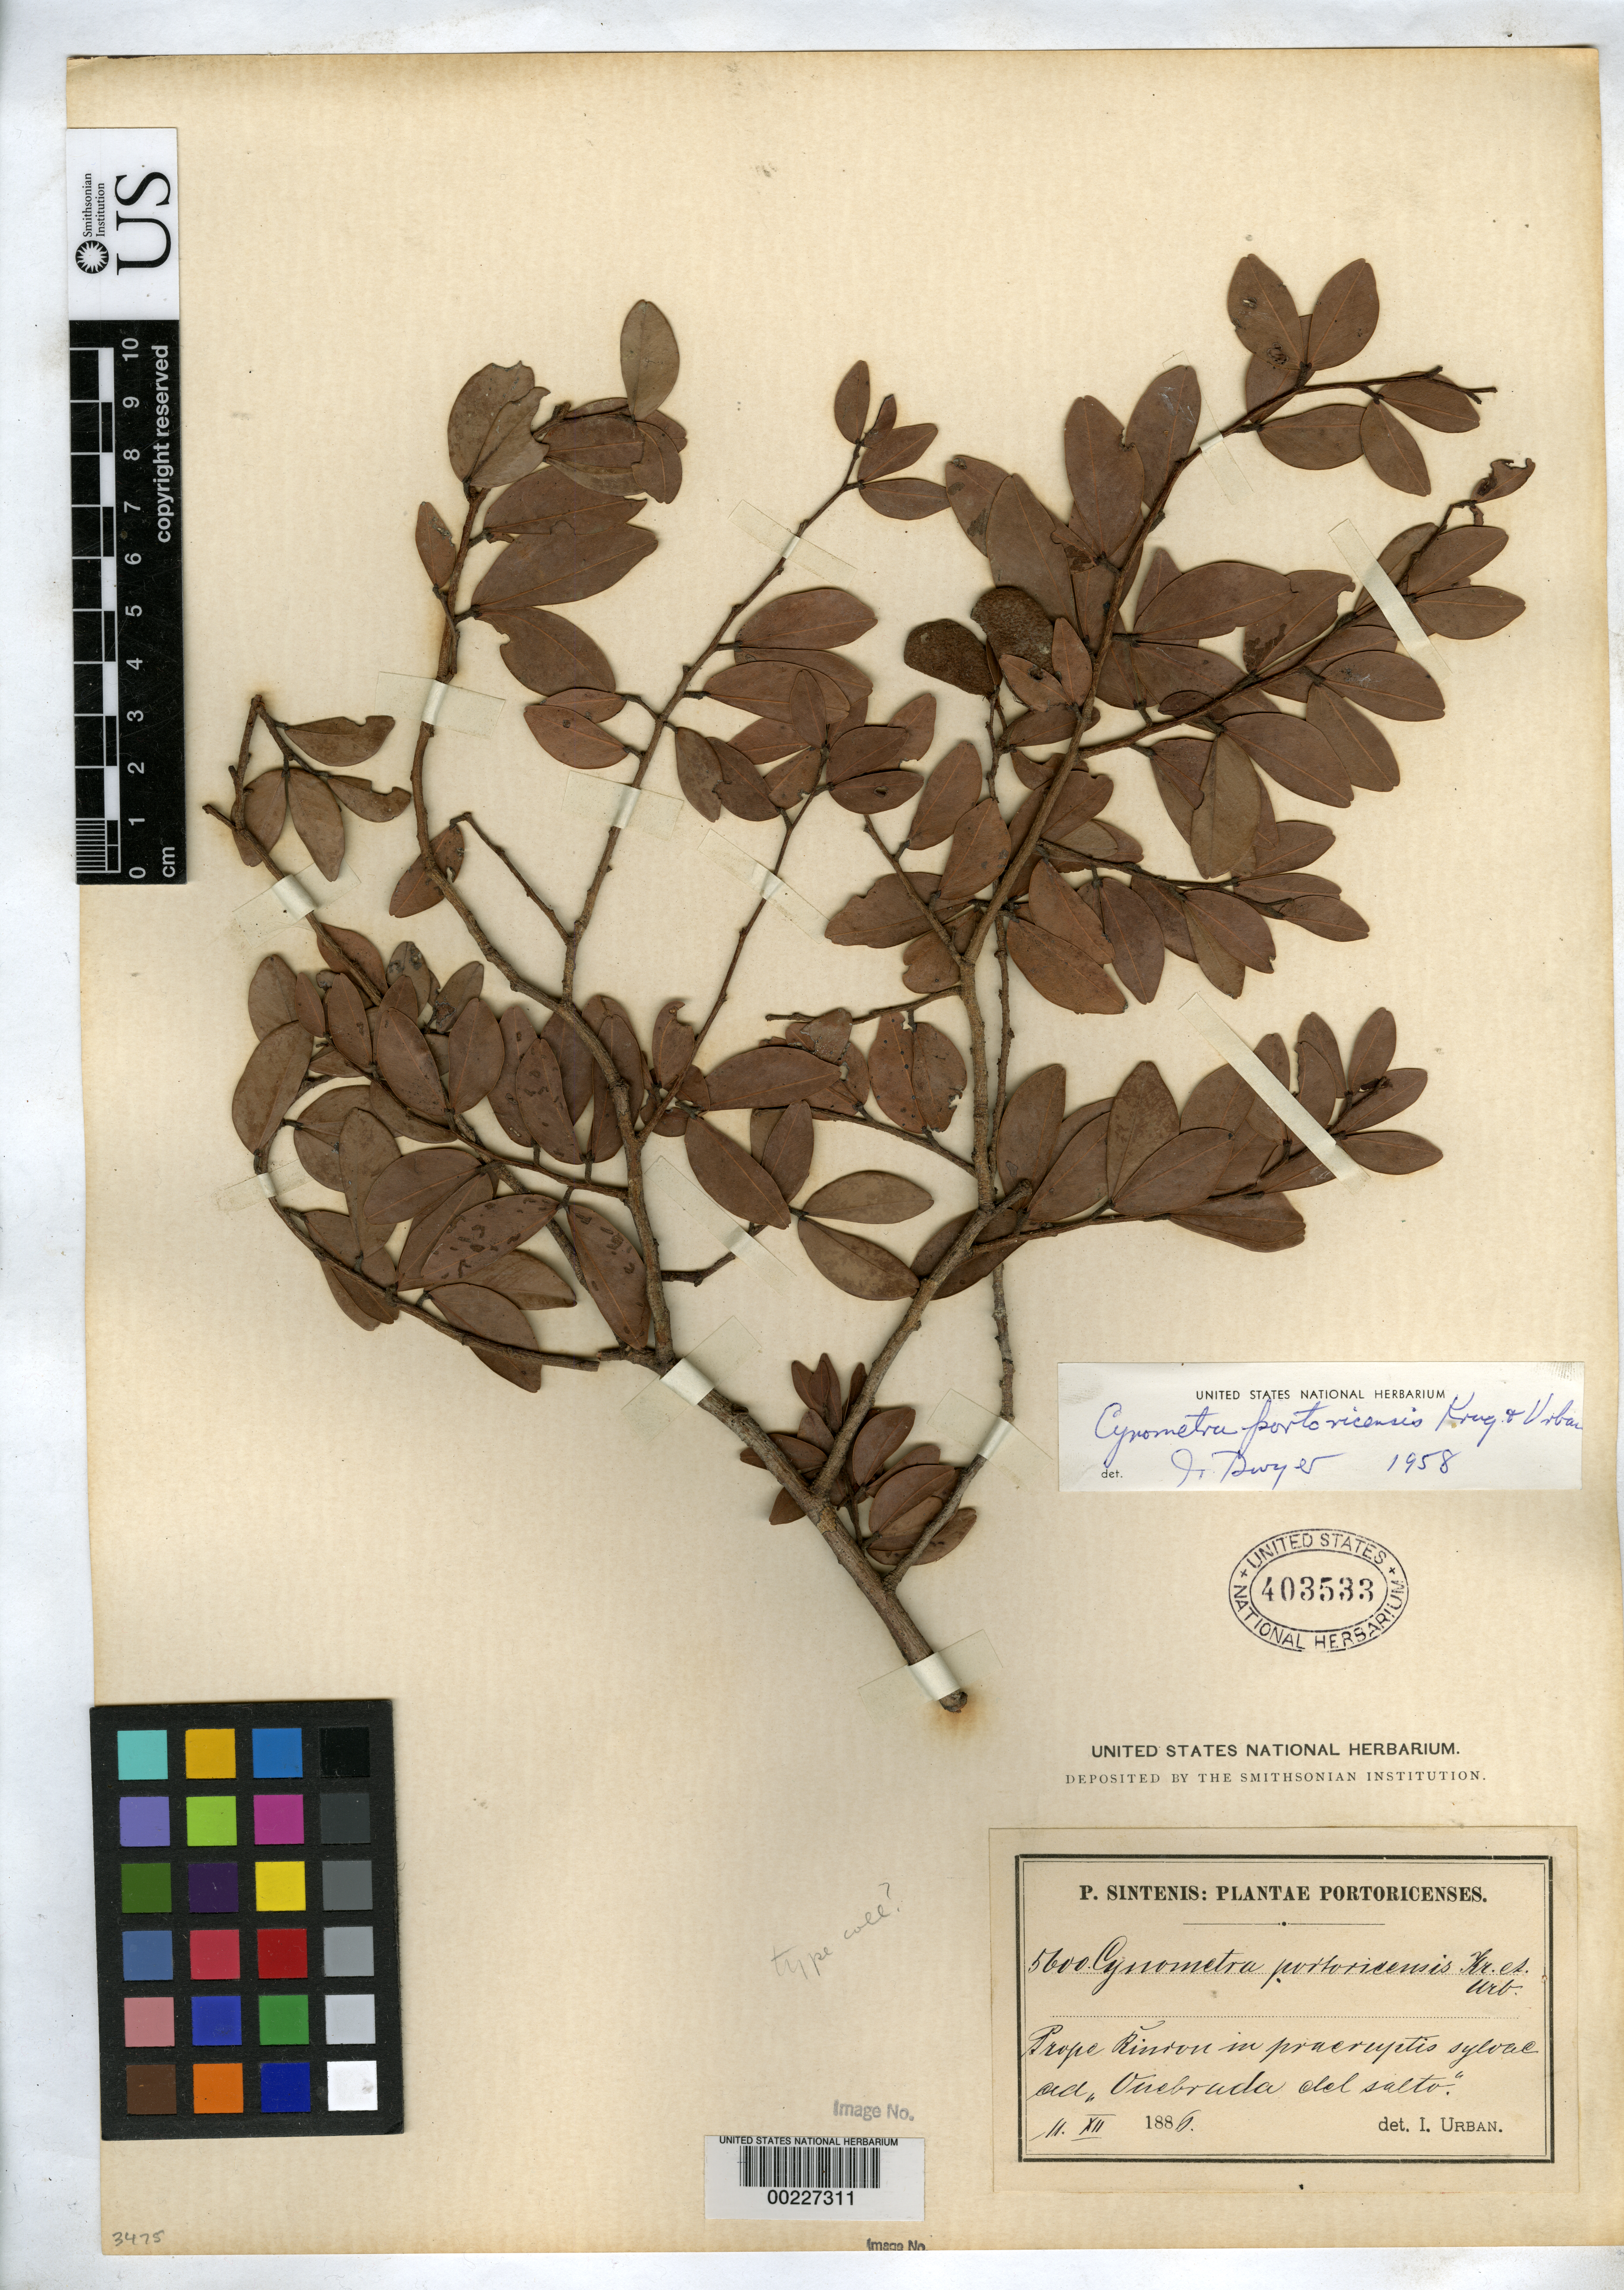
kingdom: Plantae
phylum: Tracheophyta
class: Magnoliopsida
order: Fabales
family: Fabaceae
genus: Cynometra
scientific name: Cynometra portoricensis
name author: Krug & Urb.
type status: Type Collection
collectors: P. Sintenis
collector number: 5600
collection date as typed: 11 Dec 1886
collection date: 1886-12-11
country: Puerto Rico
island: Greater Antilles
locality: Near rinron to quebrada del salto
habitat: Rugged forest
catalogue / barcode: US 403533